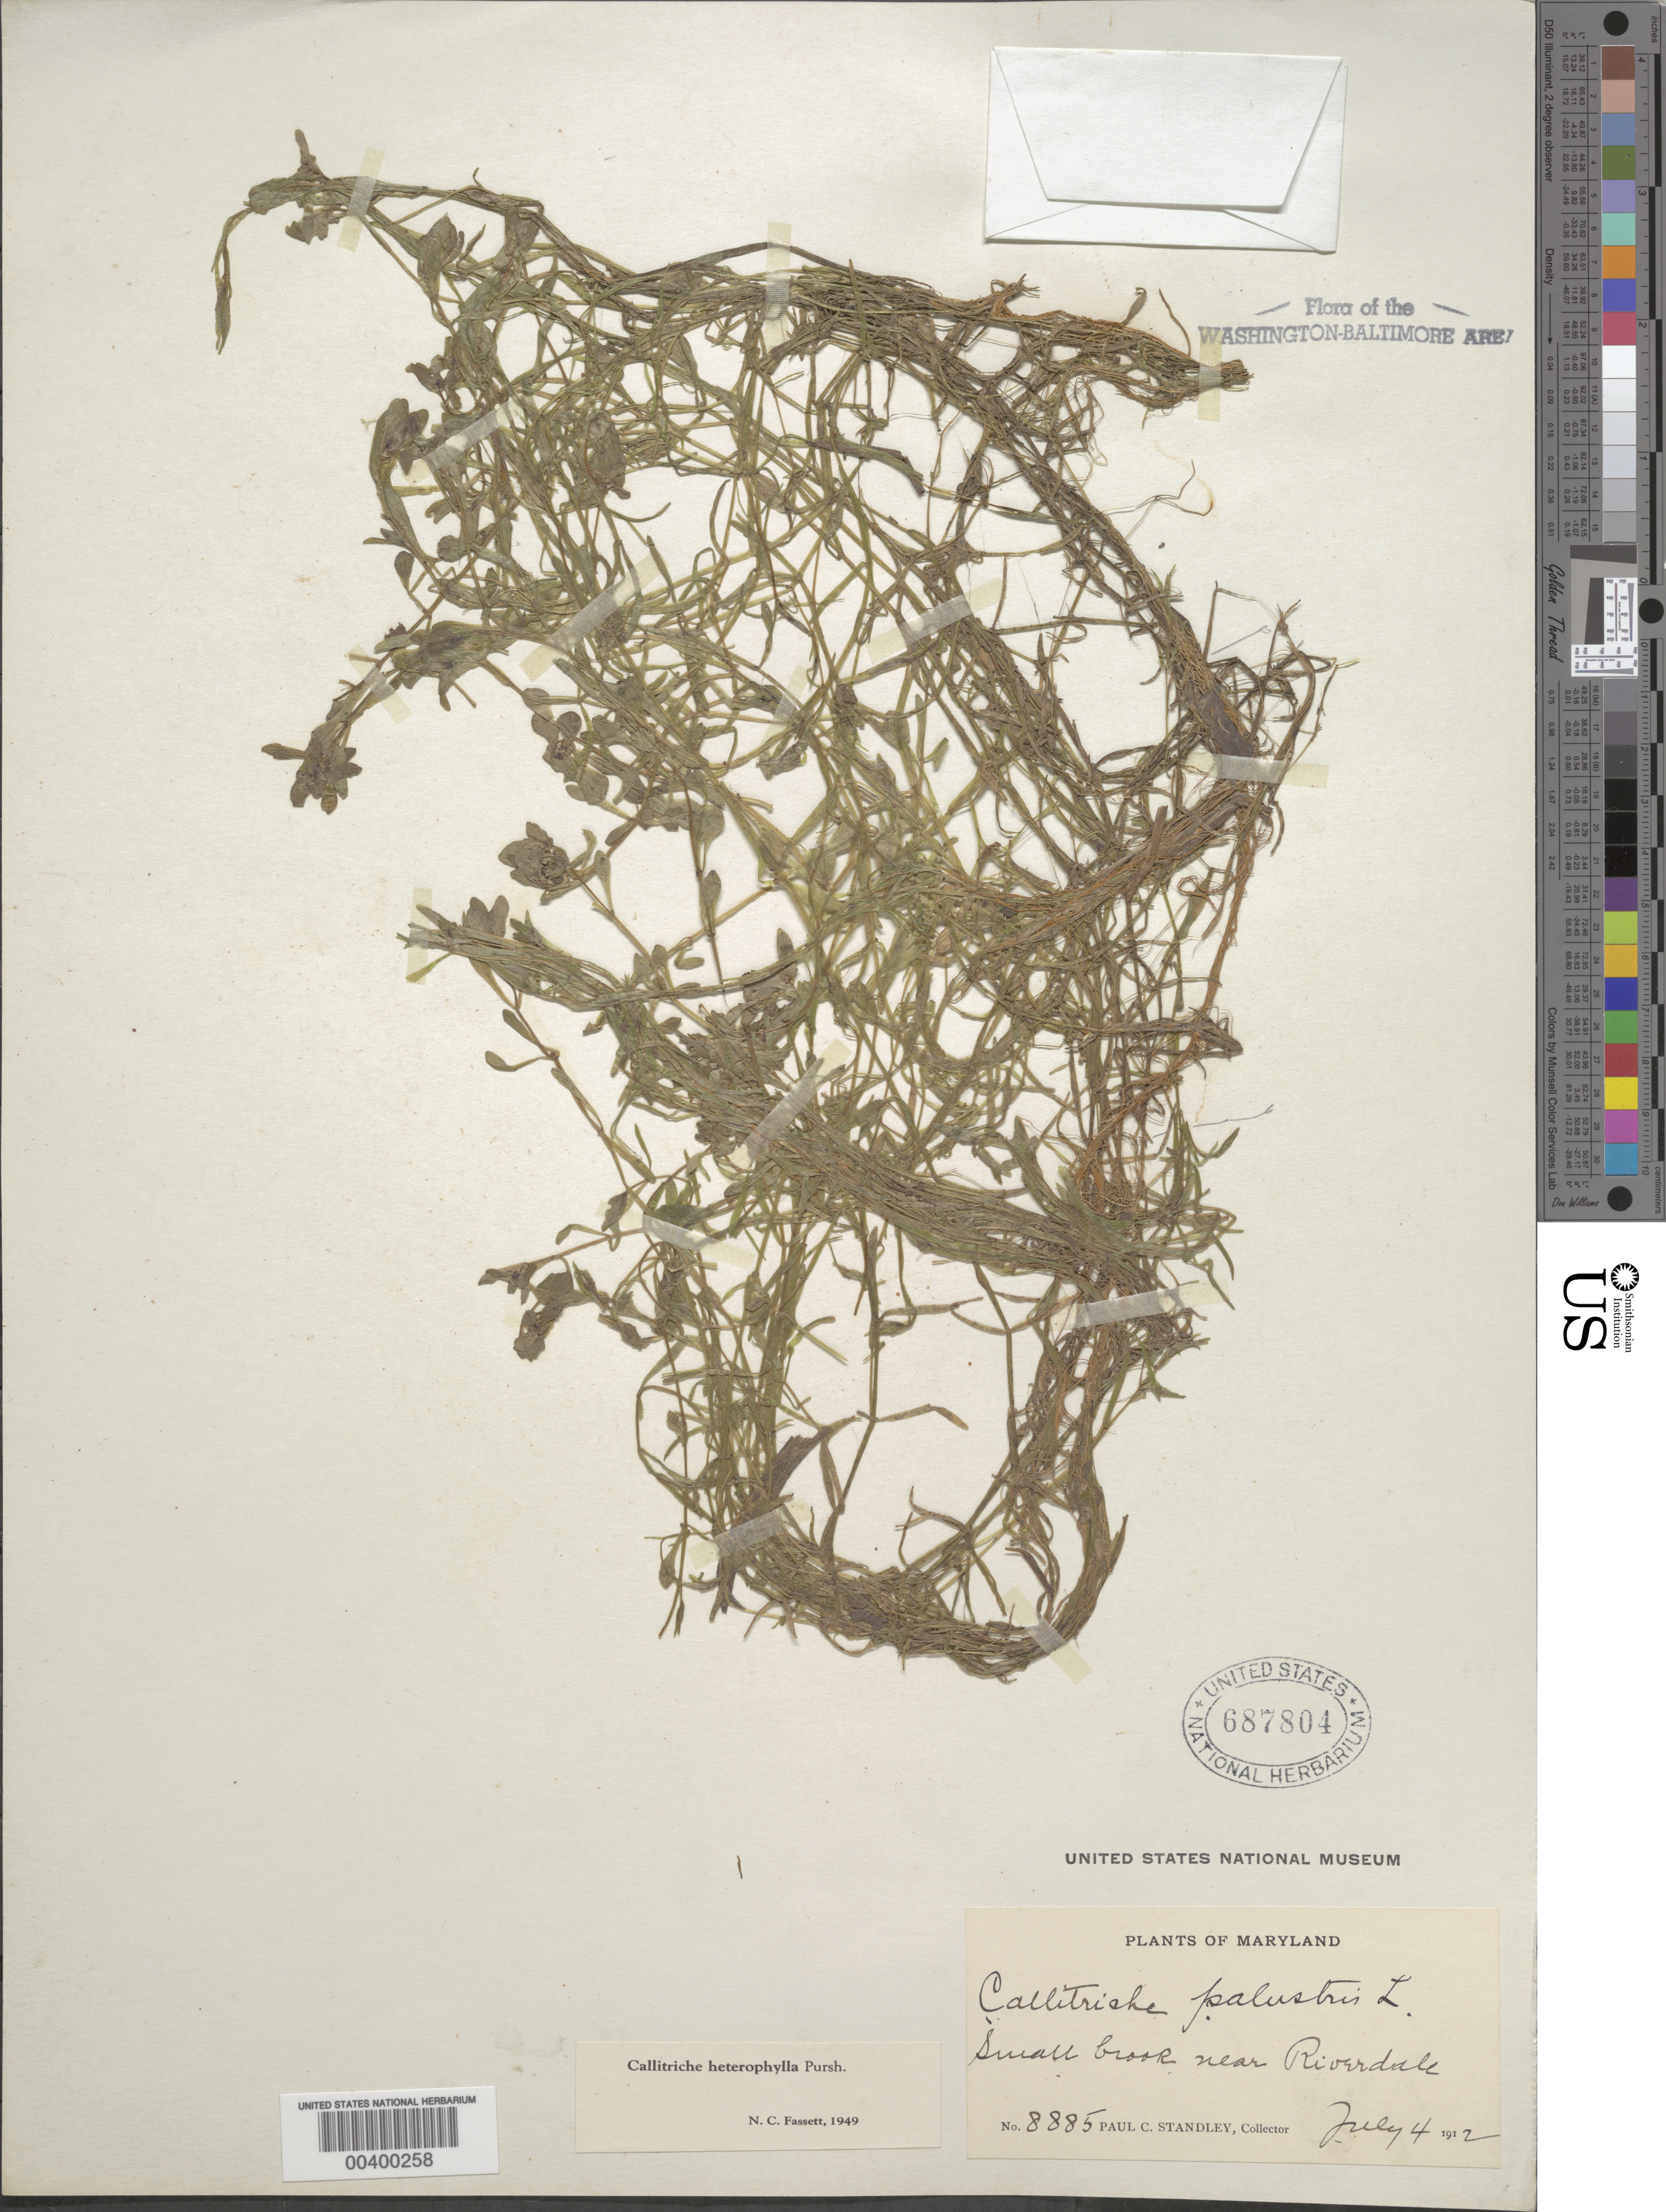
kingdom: Plantae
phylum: Tracheophyta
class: Magnoliopsida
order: Lamiales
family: Plantaginaceae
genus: Callitriche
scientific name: Callitriche heterophylla Pursh emend. Darby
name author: Pursh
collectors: P. C. Standley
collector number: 8885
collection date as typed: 04 Jul 1912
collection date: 1912-07-04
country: United States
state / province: Maryland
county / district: Prince George's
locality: Riverdale vicinity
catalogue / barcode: US 687804